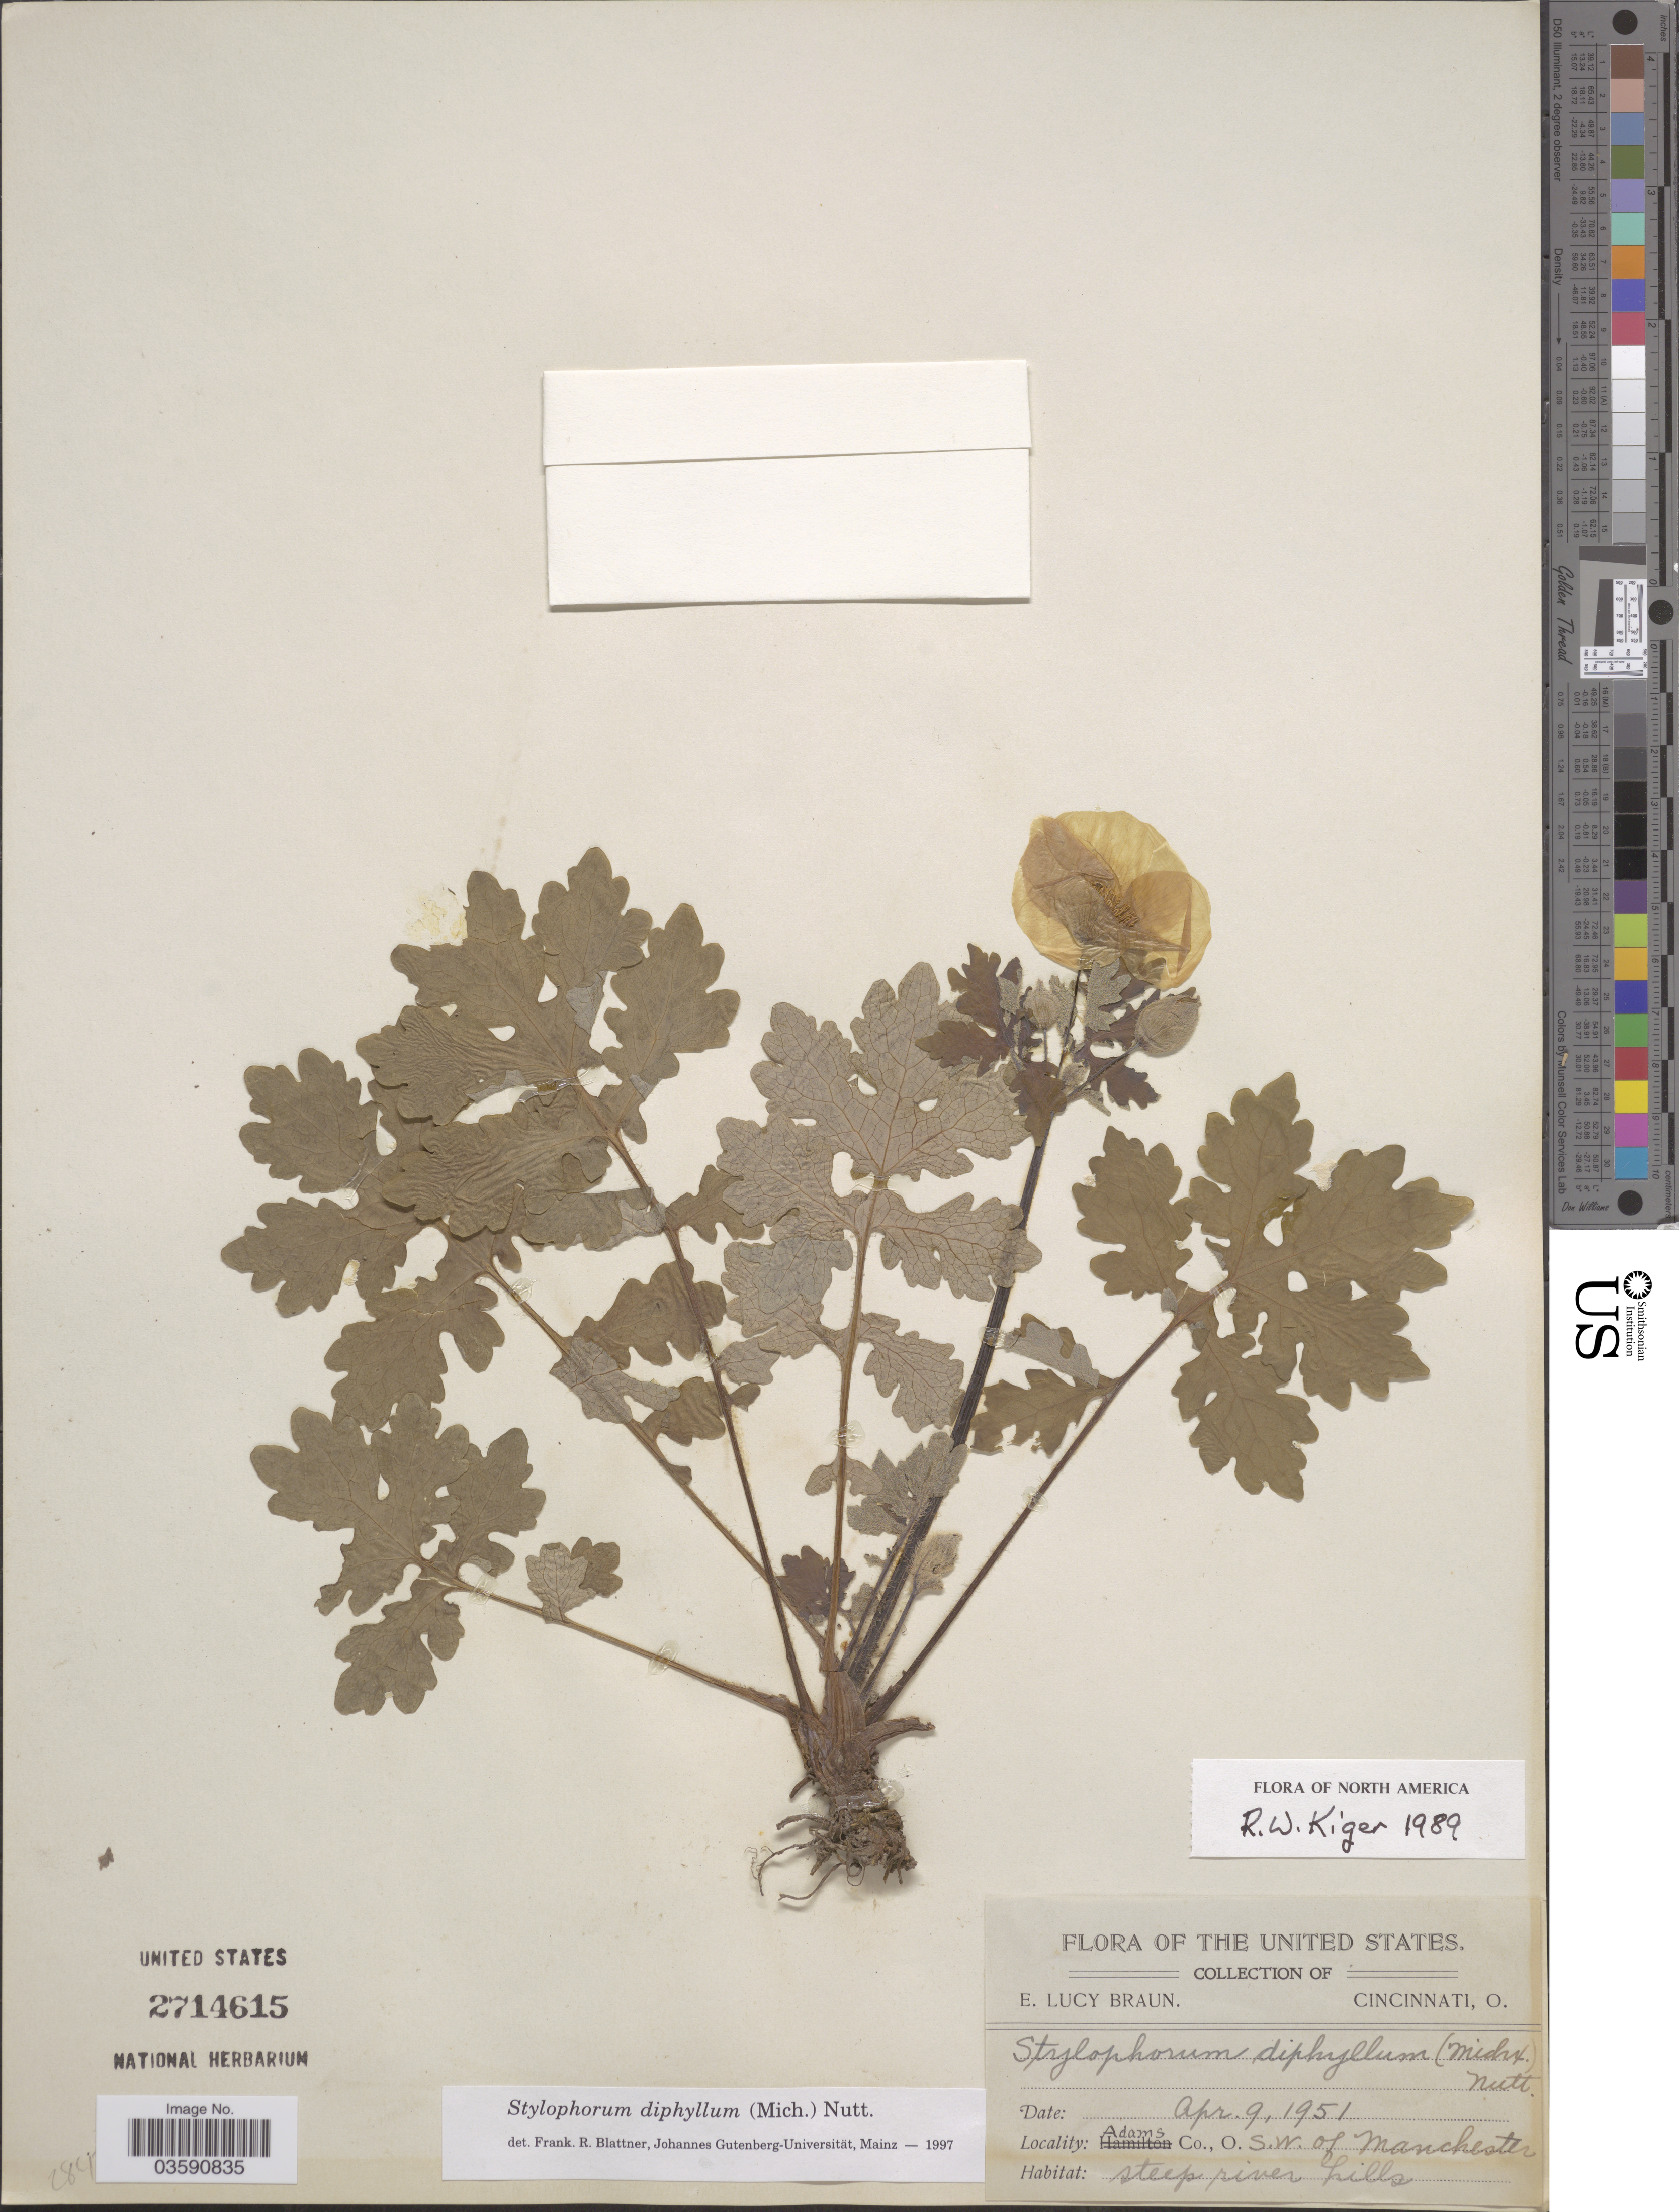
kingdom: Plantae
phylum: Tracheophyta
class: Magnoliopsida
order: Ranunculales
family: Papaveraceae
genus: Stylophorum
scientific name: Stylophorum diphyllum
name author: (Michx.) Nutt.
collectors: E. L. Braun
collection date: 1951-04-09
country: United States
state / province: Ohio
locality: Adams Co. S.W. of Manchester.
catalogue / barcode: US 2714615